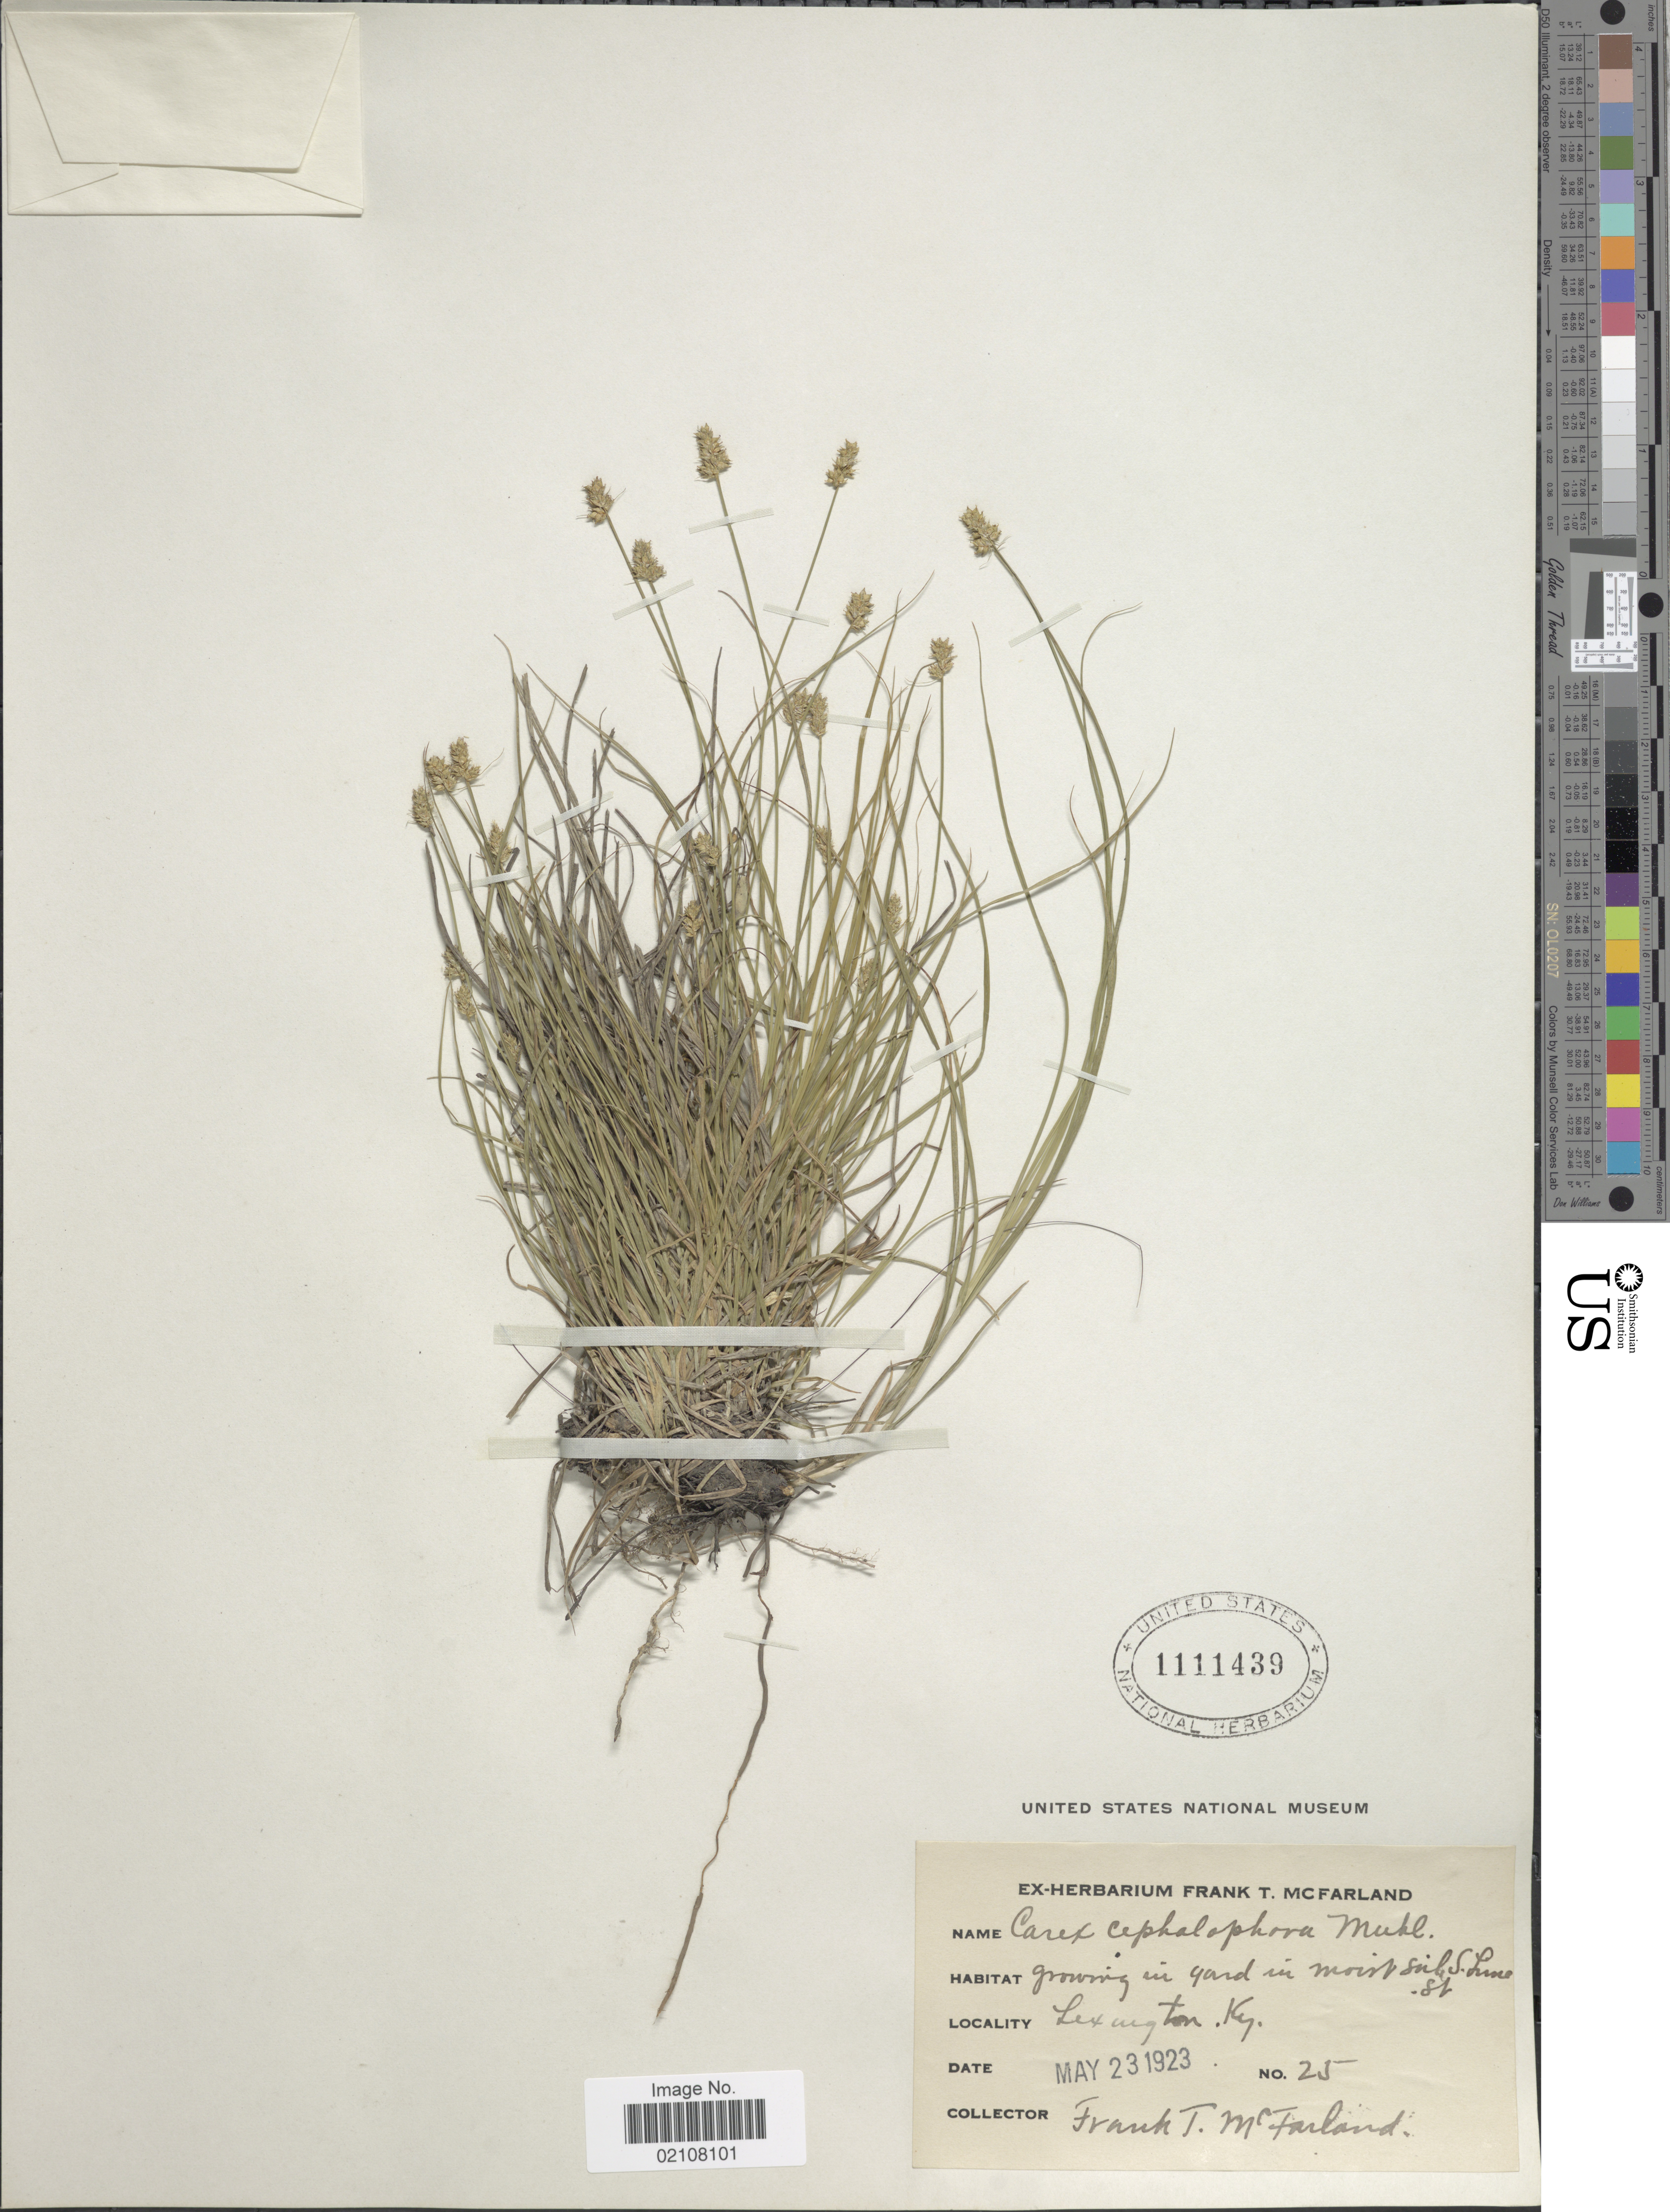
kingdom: Plantae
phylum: Tracheophyta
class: Liliopsida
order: Poales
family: Cyperaceae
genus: Carex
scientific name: Carex cephalophora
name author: Muhl. ex Willd.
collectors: F. McFarland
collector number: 25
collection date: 1923-05-23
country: United States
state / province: Kentucky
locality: Growing in yard in moist soil S. Line, Lexington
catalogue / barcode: US 1111439